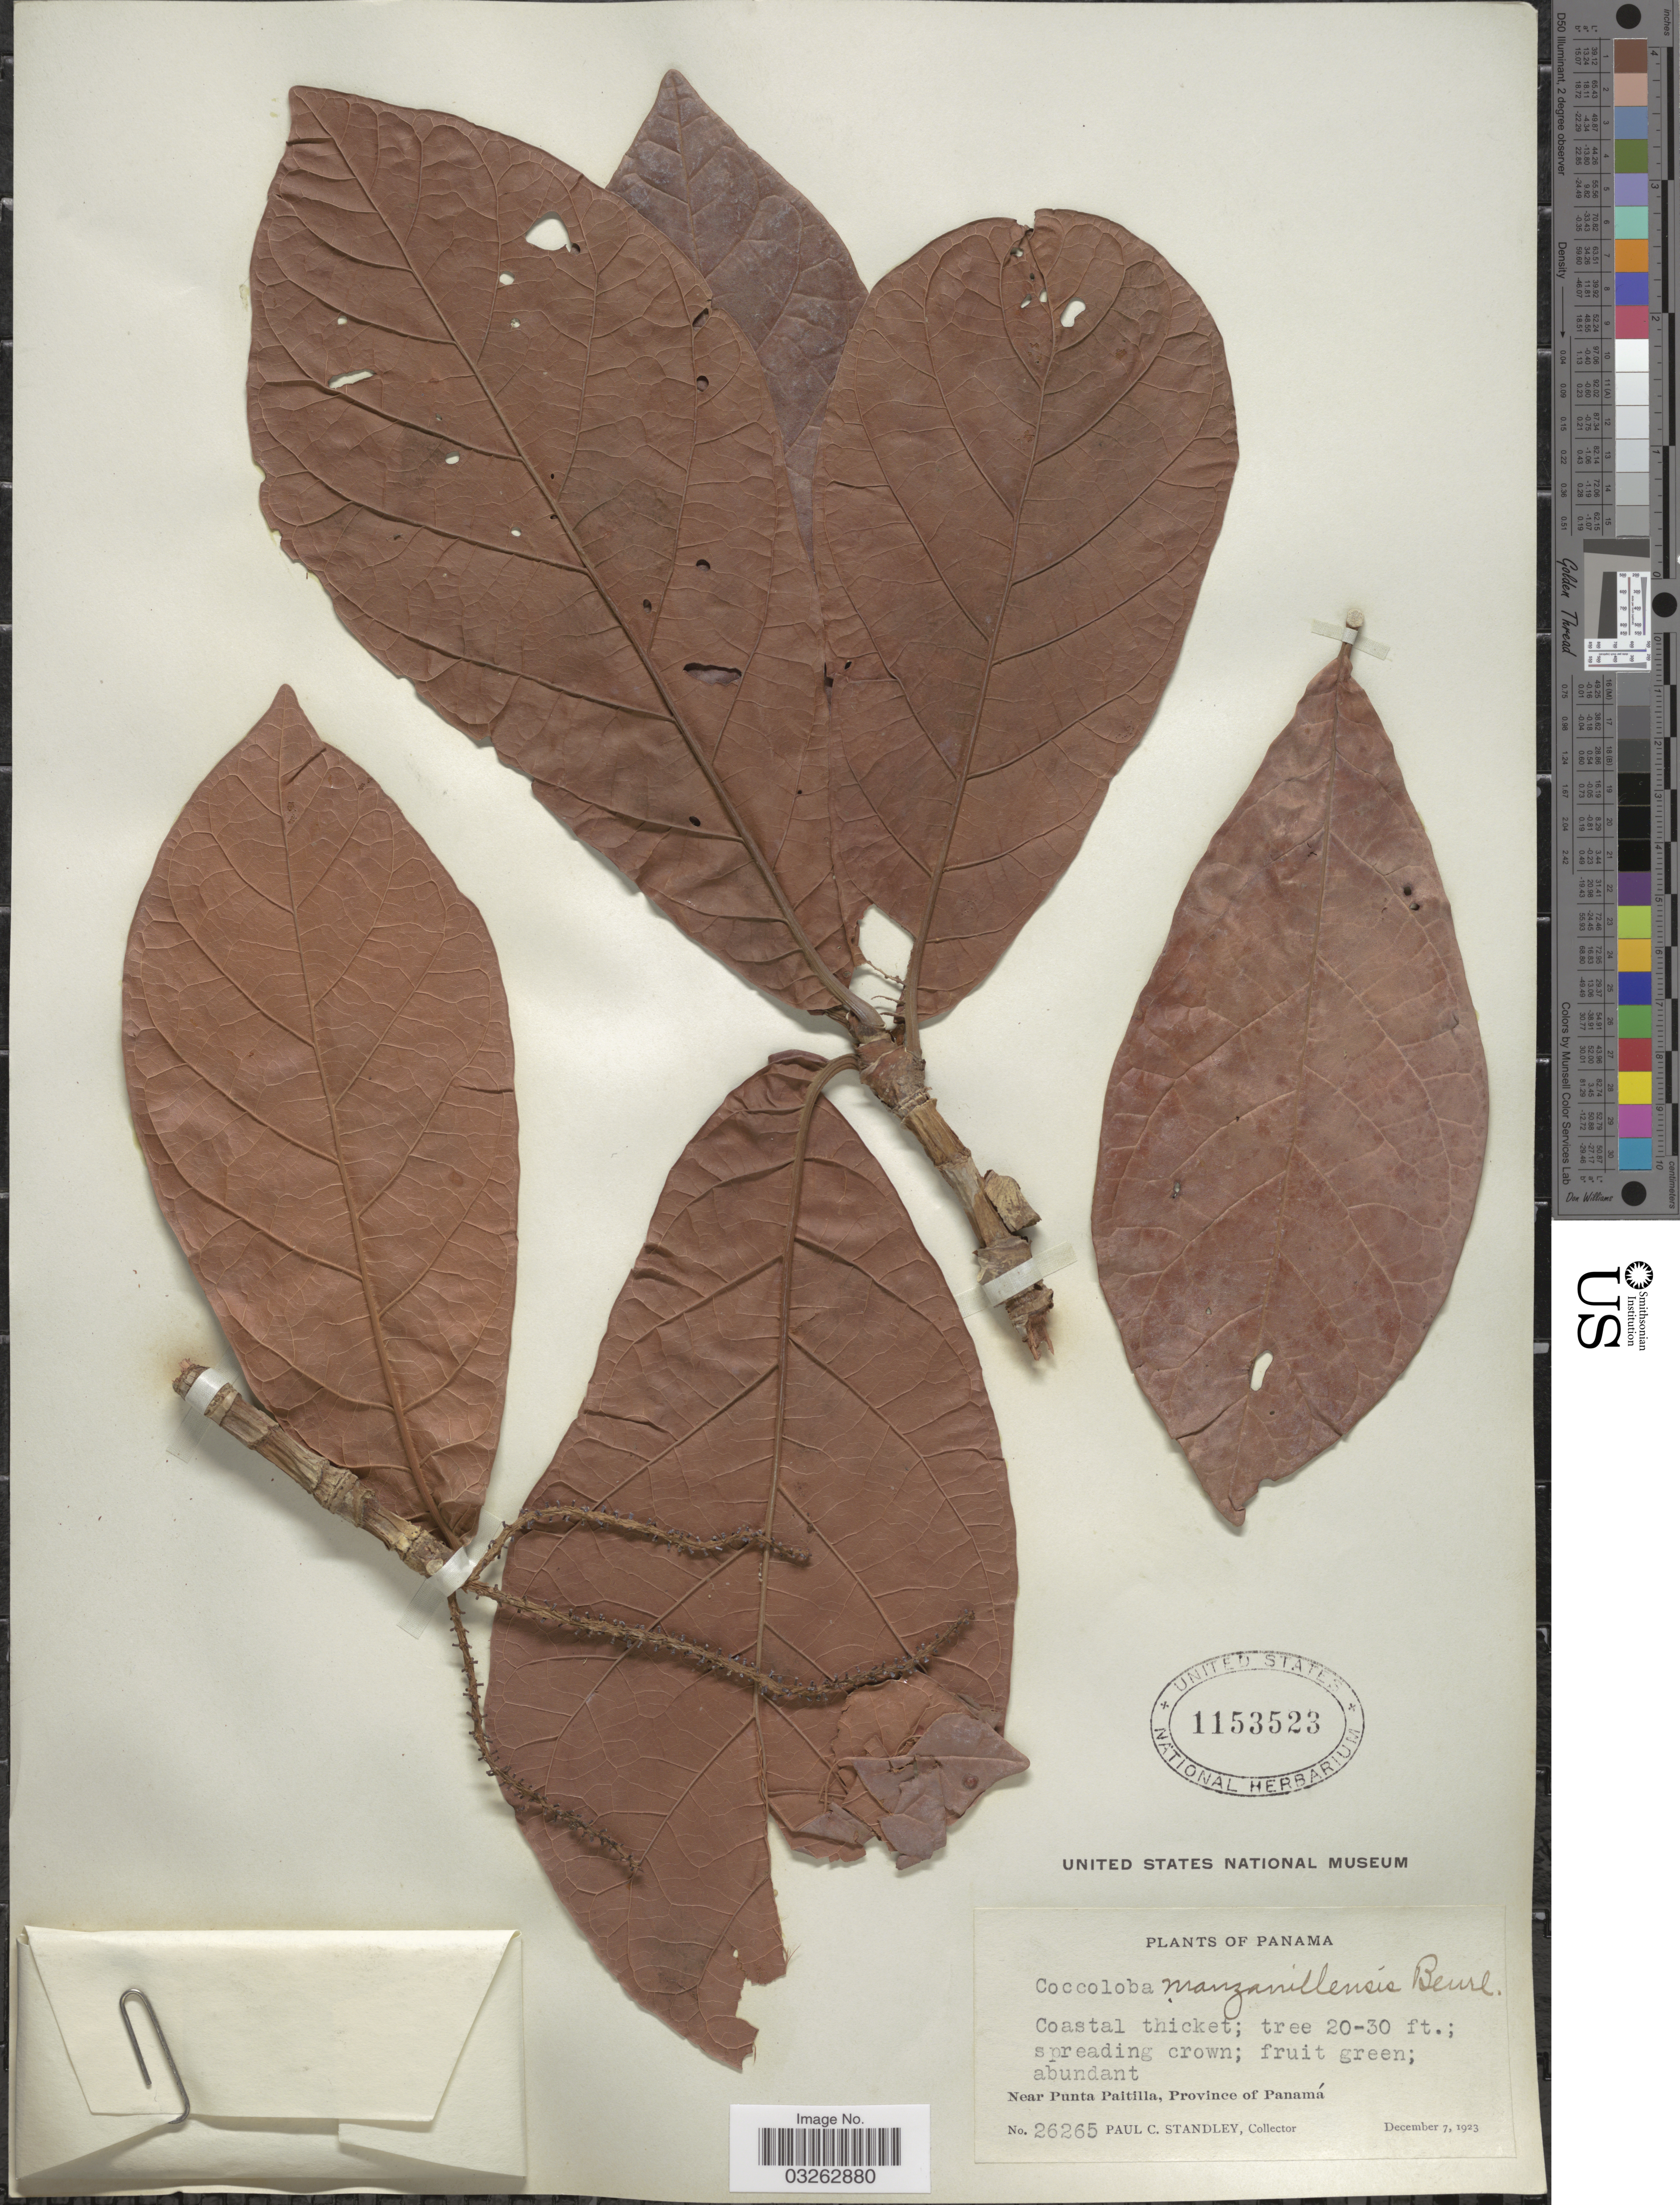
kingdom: Plantae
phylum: Tracheophyta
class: Magnoliopsida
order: Caryophyllales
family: Polygonaceae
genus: Coccoloba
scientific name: Coccoloba manzinellensis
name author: Beurl.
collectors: P. C. Standley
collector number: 26265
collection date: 1923-12-07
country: Panama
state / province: Panamá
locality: Near Punta Paitilla.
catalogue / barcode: US 1153523